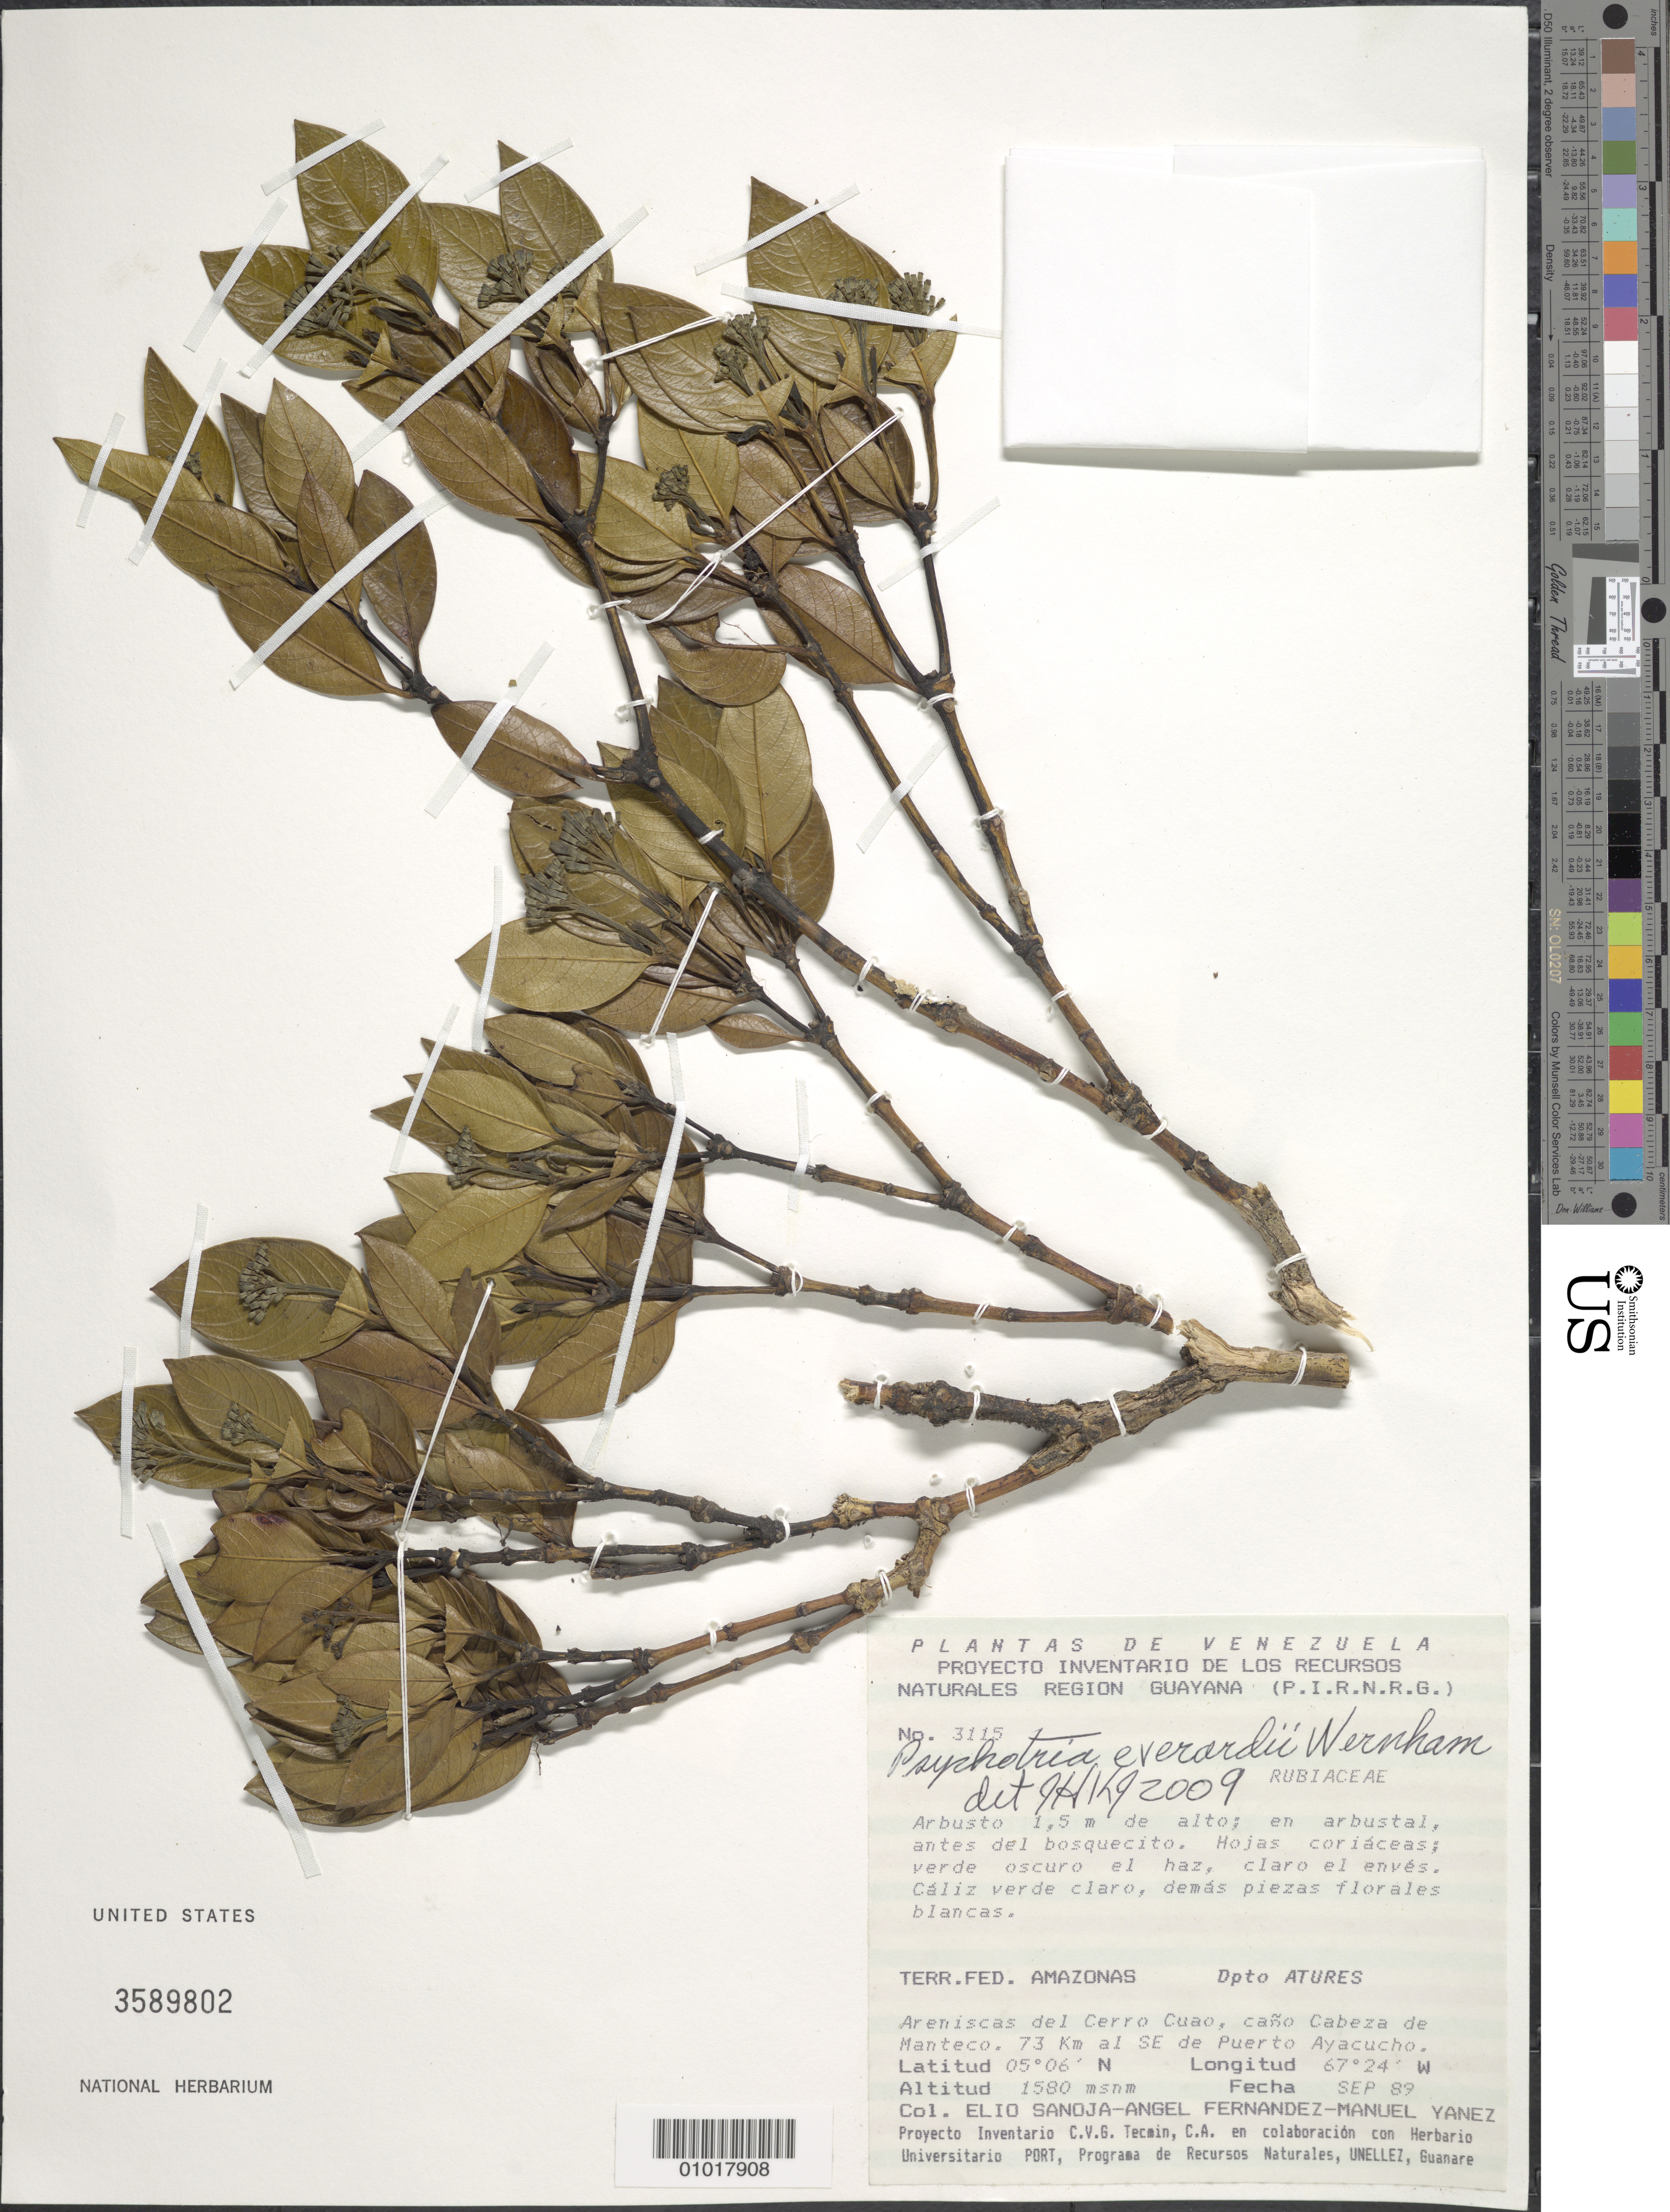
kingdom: Plantae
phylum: Tracheophyta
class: Magnoliopsida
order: Gentianales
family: Rubiaceae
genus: Psychotria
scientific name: Psychotria everardii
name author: Wernham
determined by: Kirkbride, J. H.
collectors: S. Elio & S. Yanez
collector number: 3115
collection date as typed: Sep-89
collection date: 1989-09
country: Venezuela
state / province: Amazonas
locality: Areniscas del Cerro Cuao, Cano Cabeza de Manteco. 73 km SE de Pto. Ayacucho.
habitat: En arbustal, antes del bosquecito.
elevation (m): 1580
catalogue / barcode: US 3589802